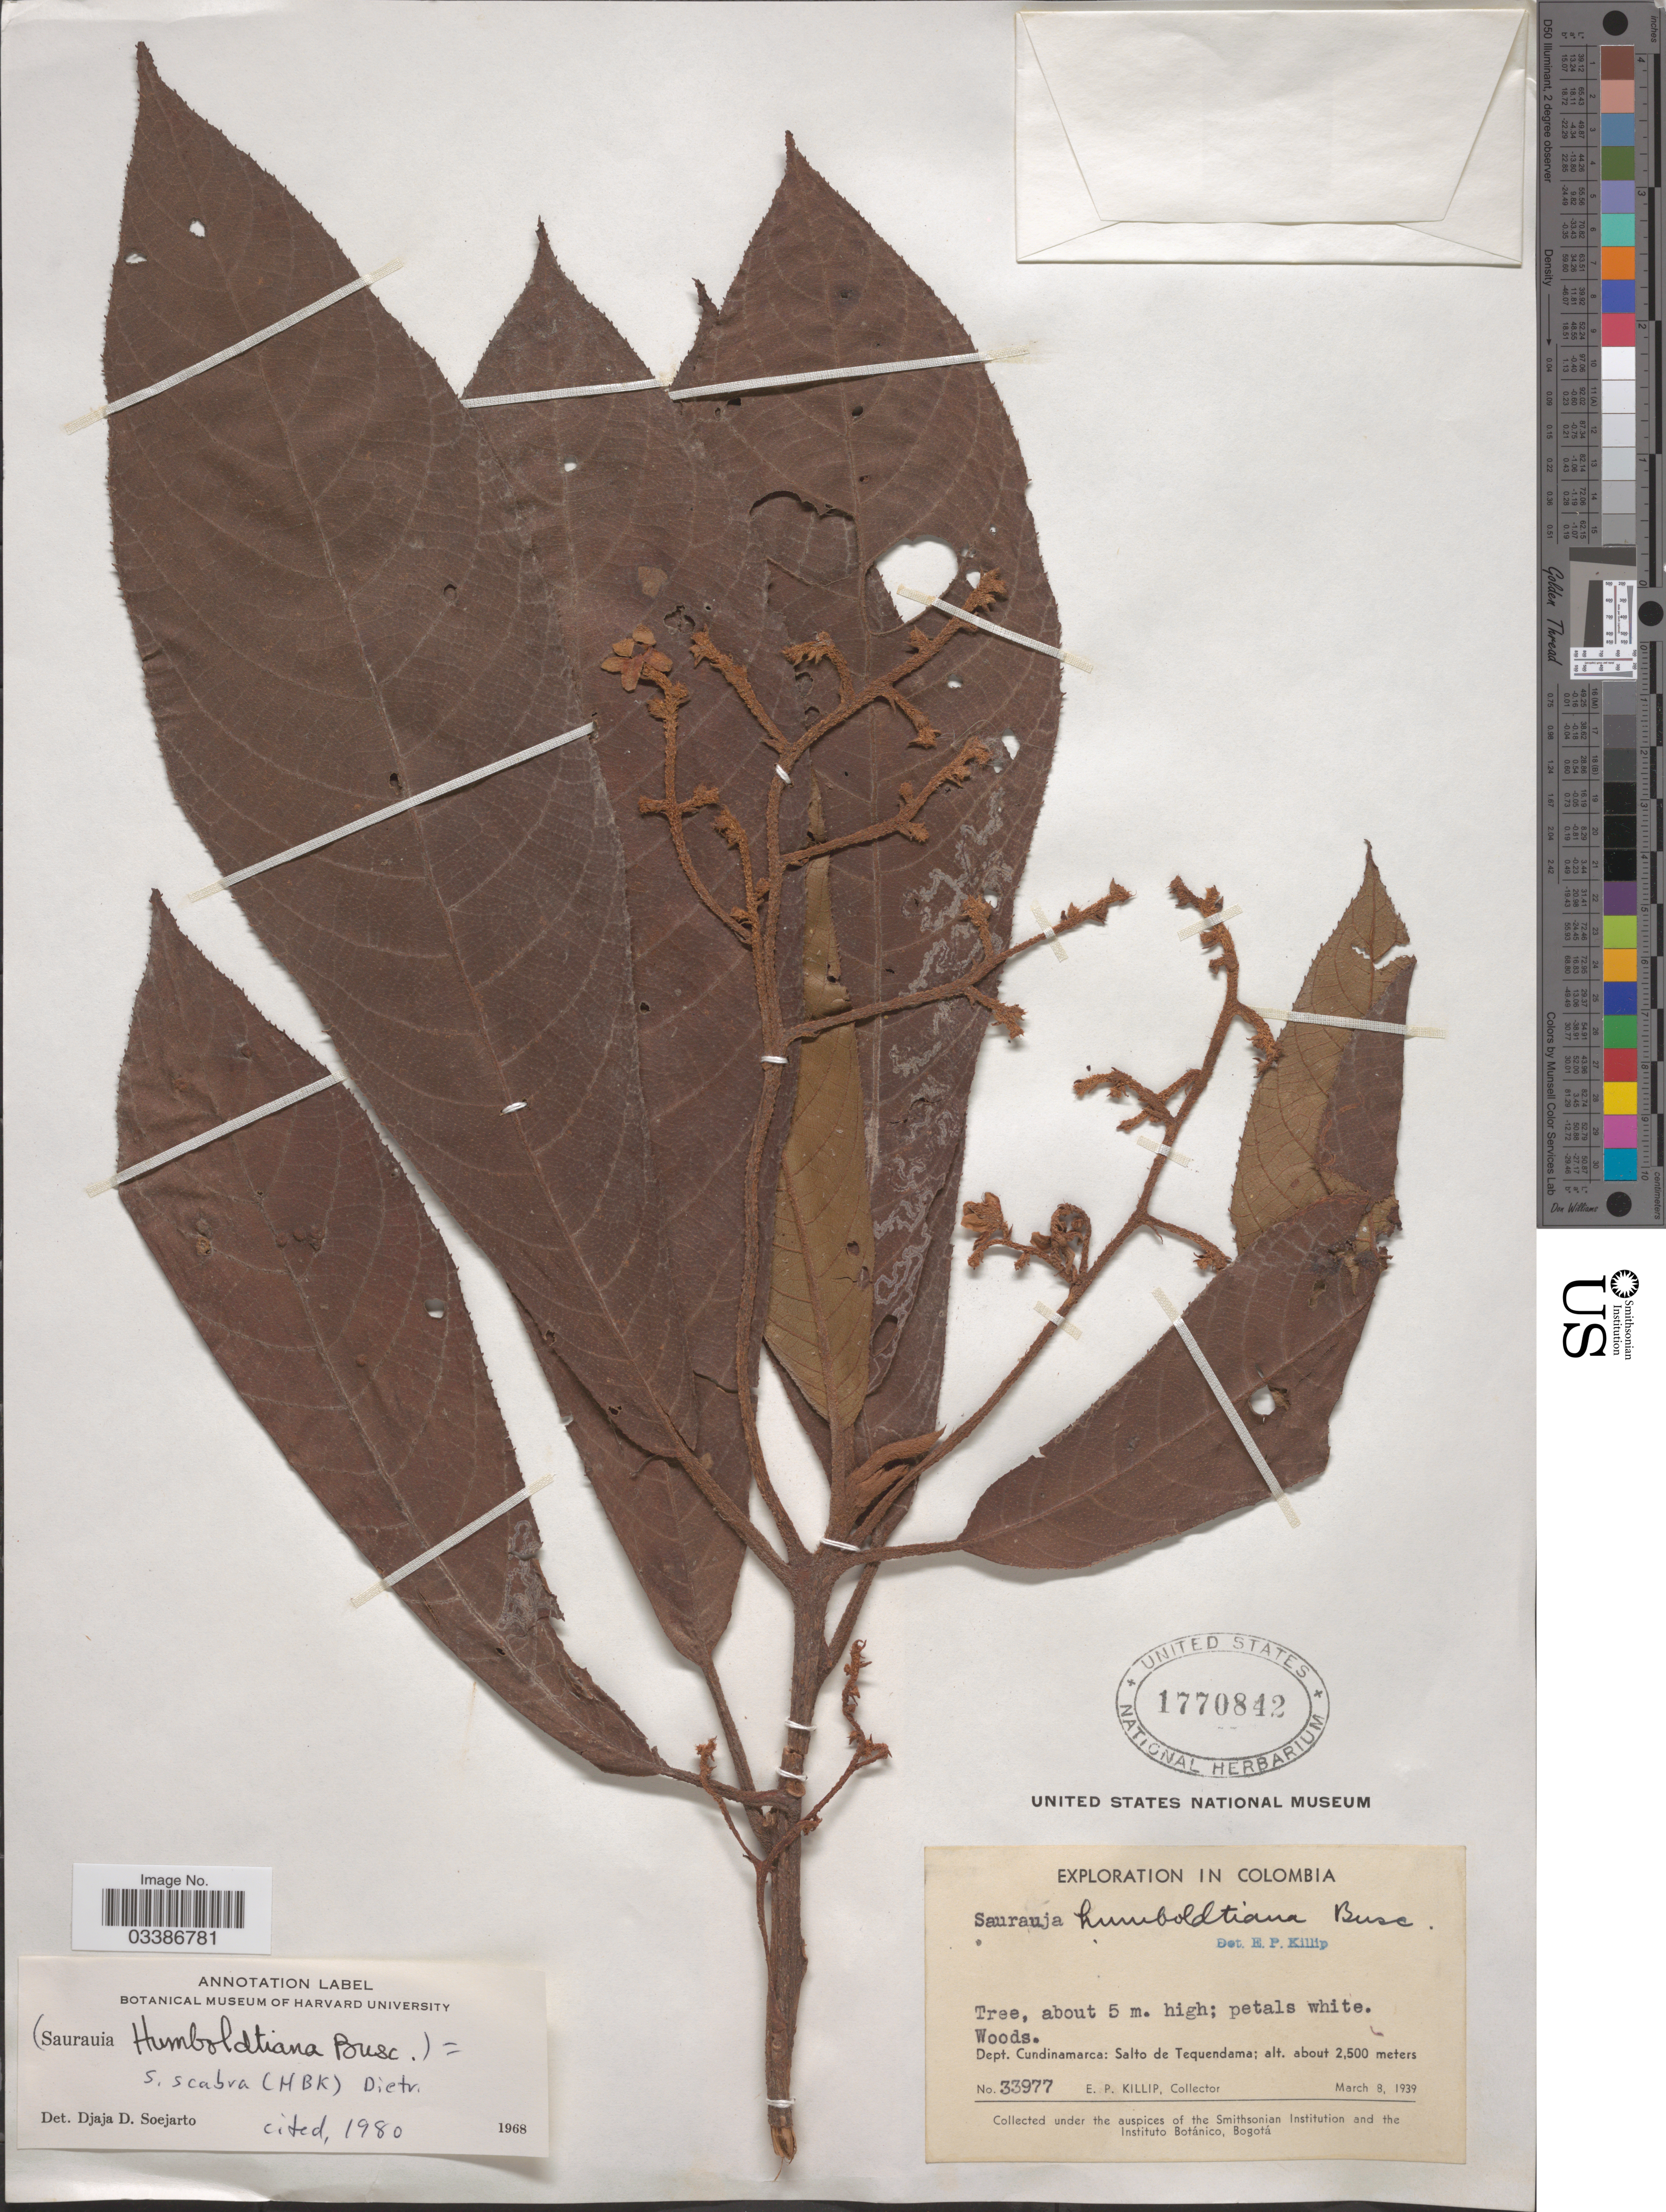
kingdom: Plantae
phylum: Tracheophyta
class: Magnoliopsida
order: Ericales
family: Actinidiaceae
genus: Saurauia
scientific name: Saurauia scabra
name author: (Kunth) D. Dietr.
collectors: E. P. Killip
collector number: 33977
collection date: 1939-03-08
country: Colombia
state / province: Cundinamarca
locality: Dept. Cundinamarca: Salto de Tequendama.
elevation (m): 2500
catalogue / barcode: US 1770842